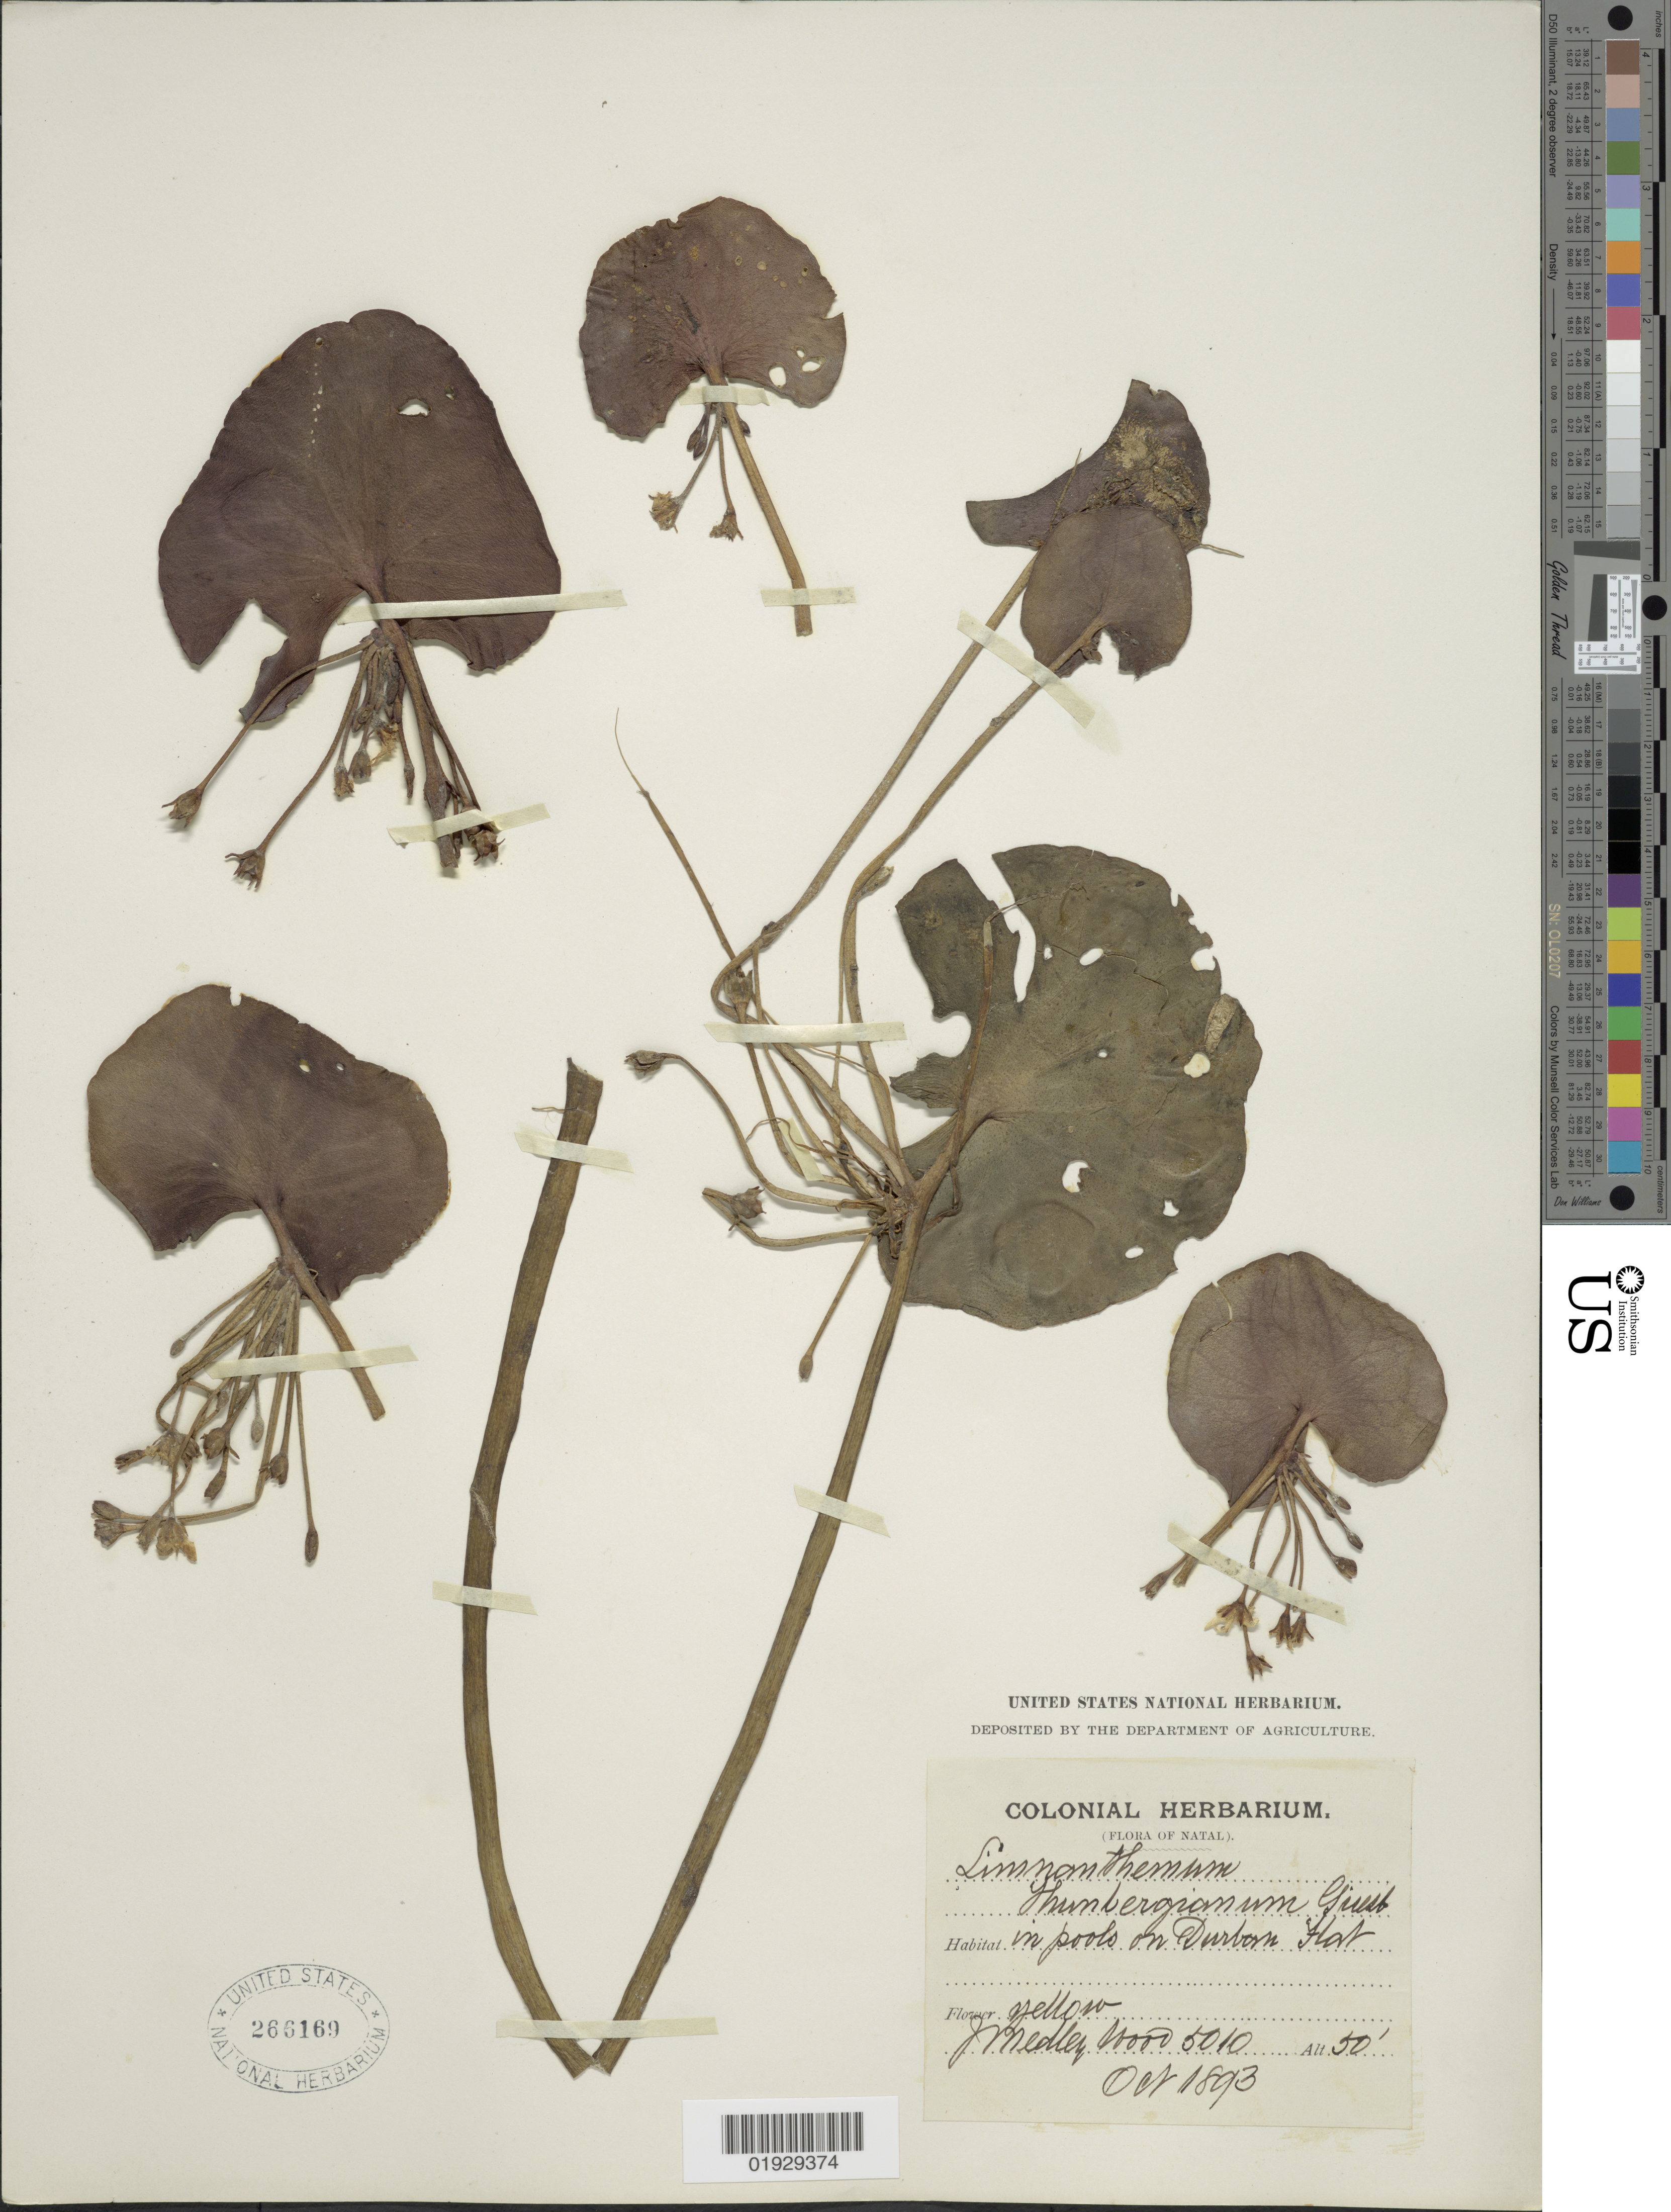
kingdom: Plantae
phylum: Tracheophyta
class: Magnoliopsida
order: Asterales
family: Menyanthaceae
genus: Nymphoides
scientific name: Nymphoides thunbergiana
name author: (Griseb.) Kuntze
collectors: J. Medley Wood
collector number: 5010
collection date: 1893-10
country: South Africa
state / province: KwaZulu-Natal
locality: In pools on Durban Flat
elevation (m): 15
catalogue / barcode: US 266169